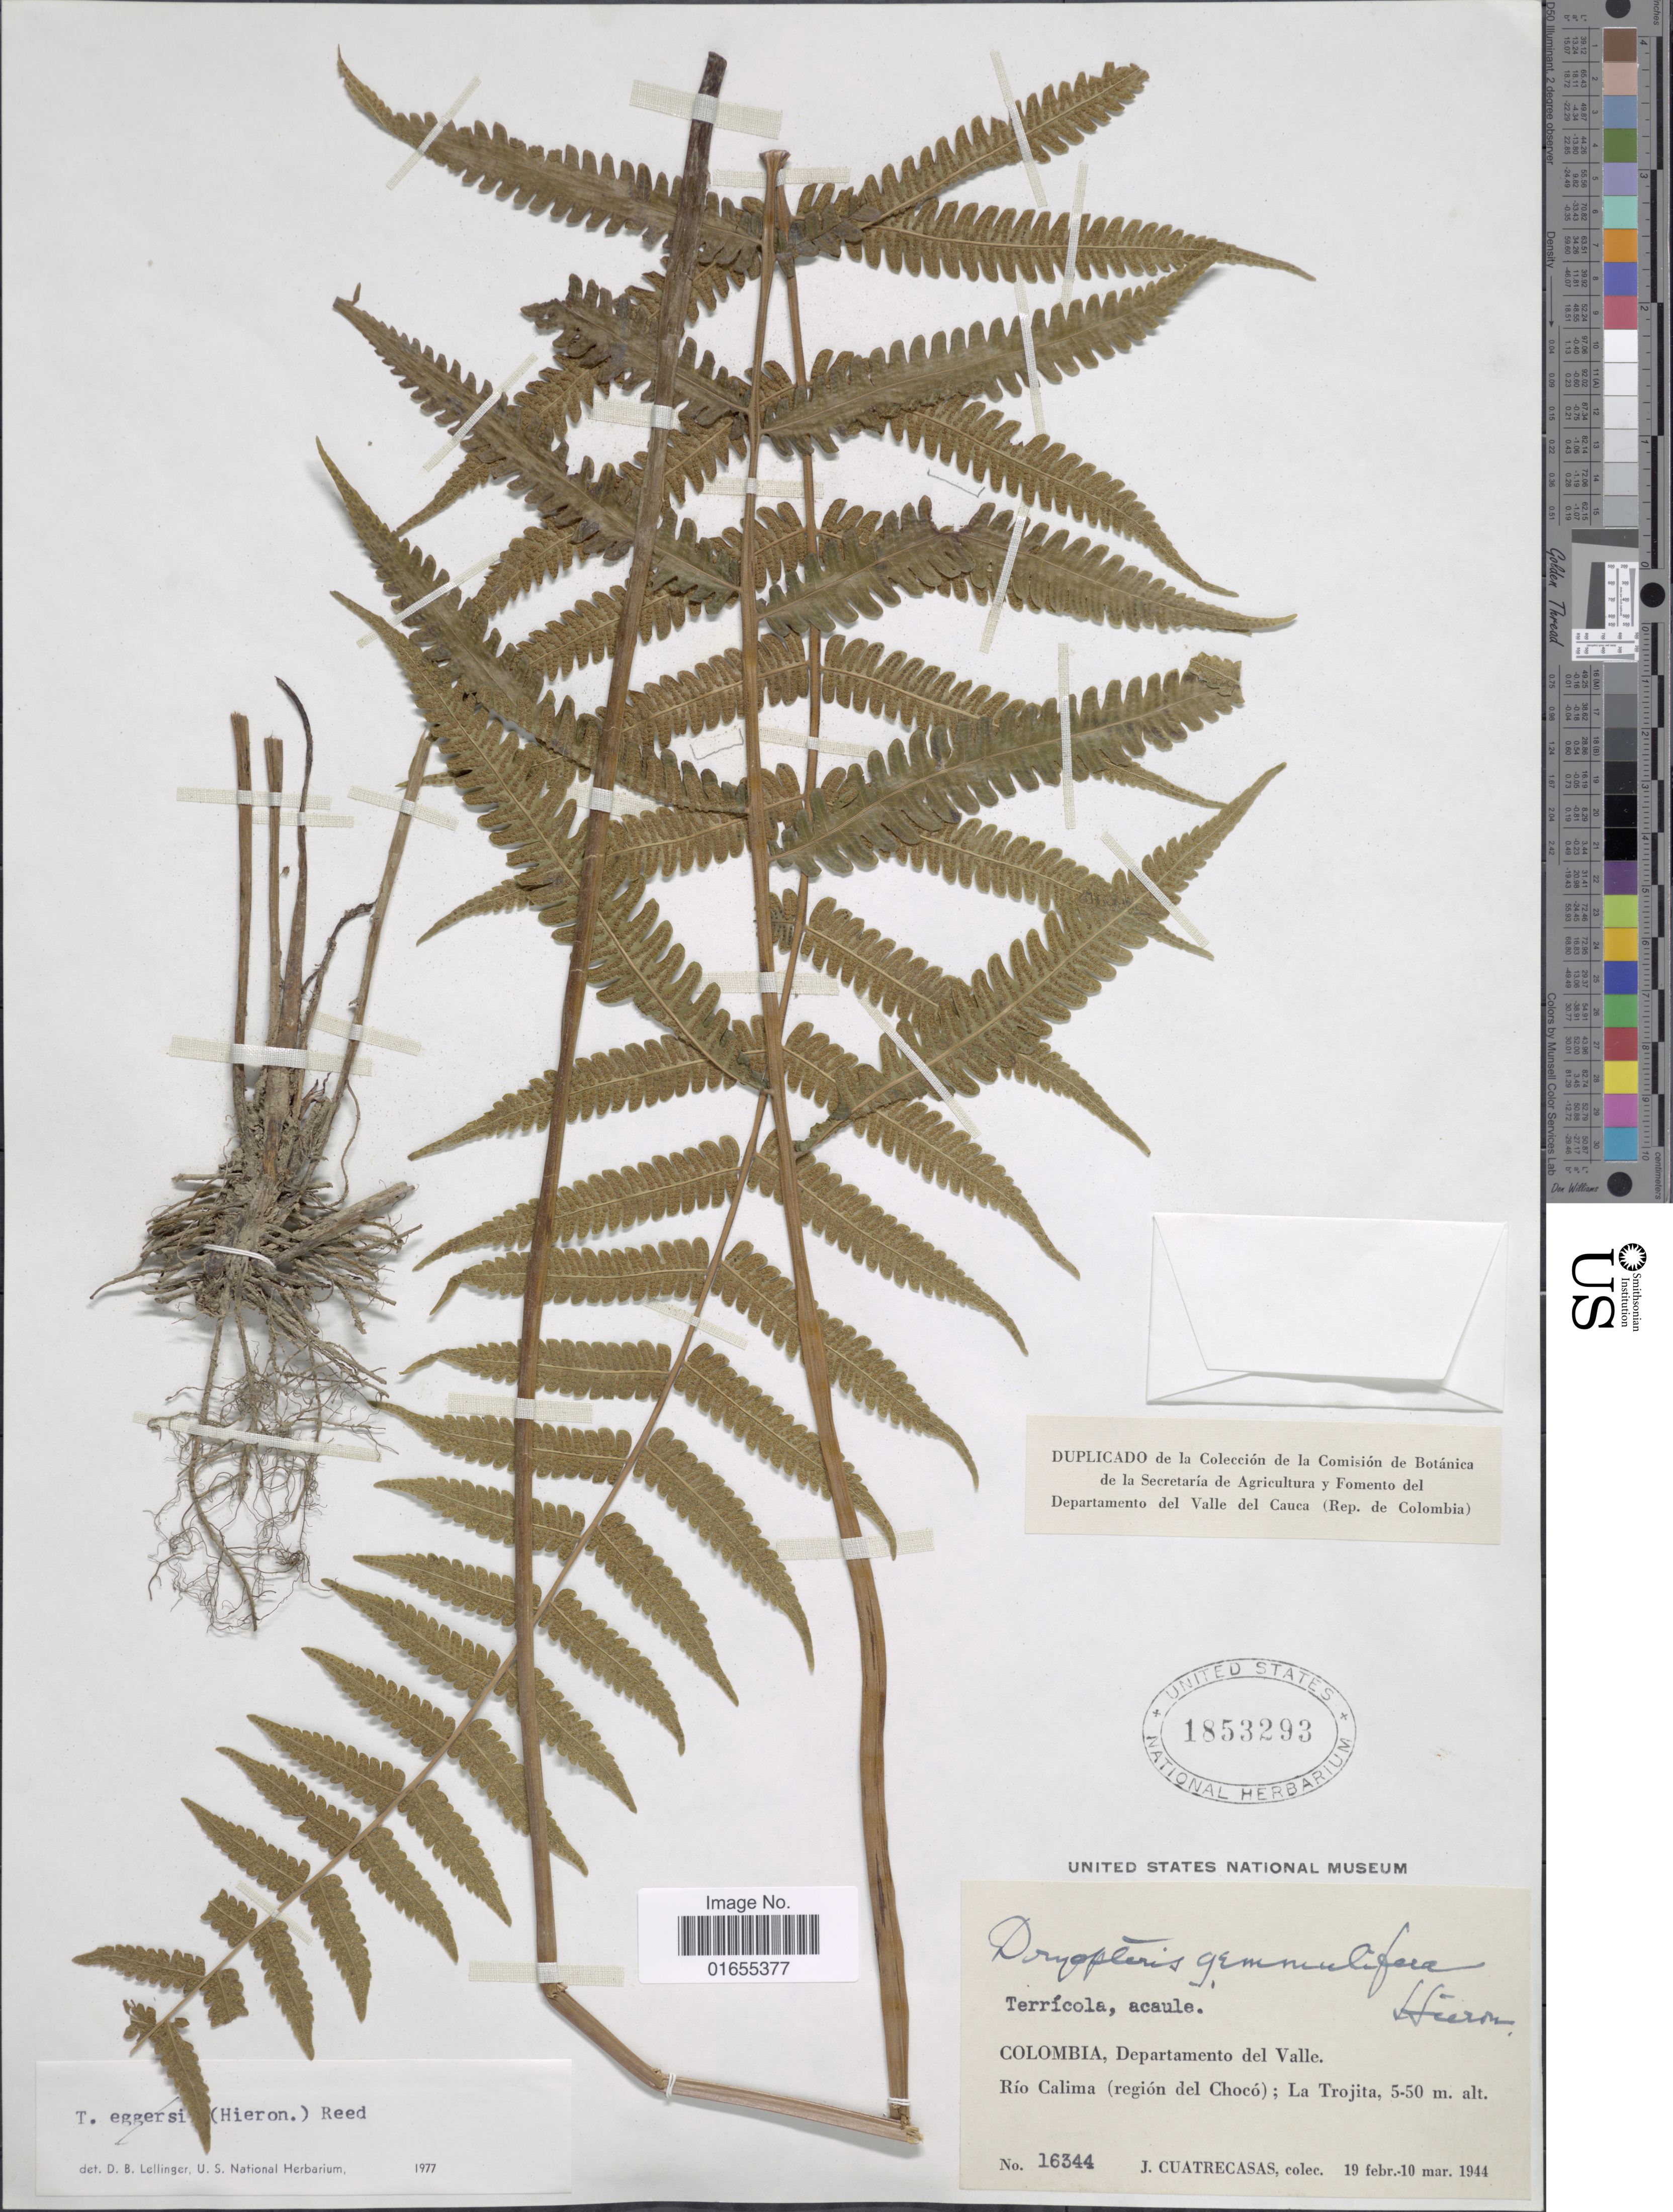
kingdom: Plantae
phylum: Tracheophyta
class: Polypodiopsida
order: Polypodiales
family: Thelypteridaceae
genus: Goniopteris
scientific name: Goniopteris gemmulifera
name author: (Hieron.) A.R. Sm. & D. Löve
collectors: J. Cuatrecasas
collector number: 16344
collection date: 1944-02-19/1944-03-10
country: Colombia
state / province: Valle del Cauca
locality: Departamento del Valle. Rio Calima (region del Choco) ; La Trojita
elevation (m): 5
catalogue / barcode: US 1853293